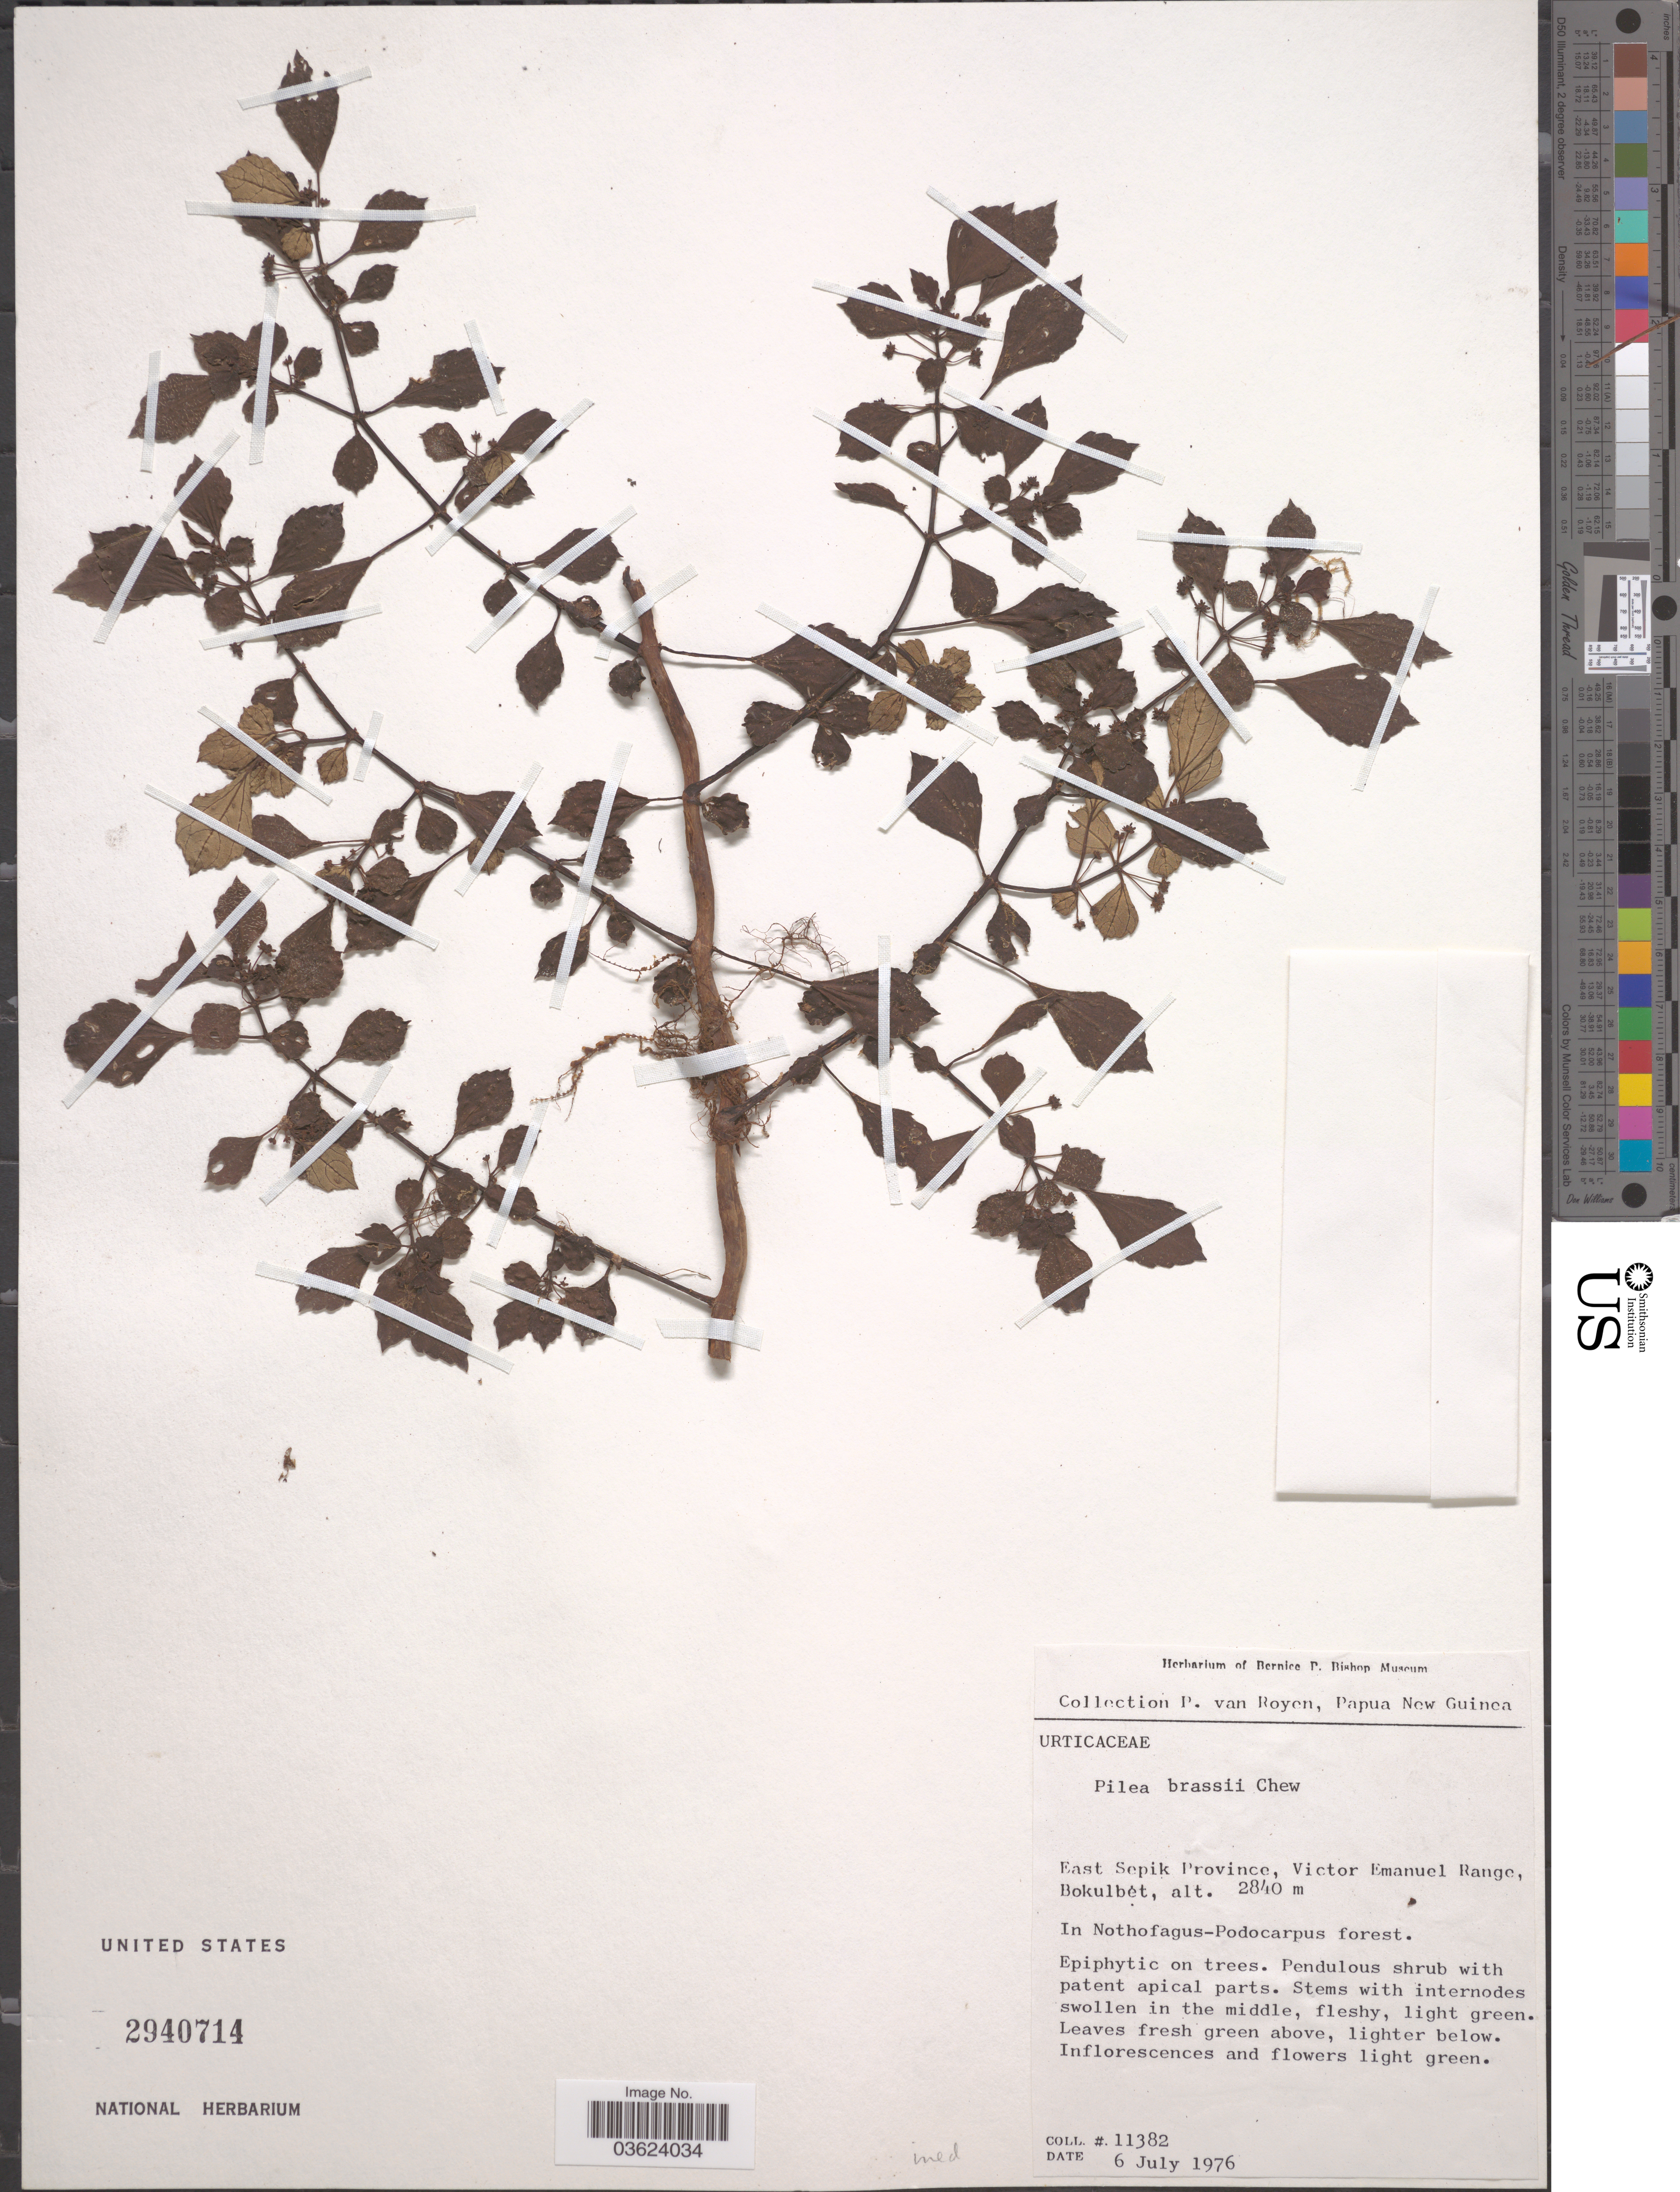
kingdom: Plantae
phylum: Tracheophyta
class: Magnoliopsida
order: Rosales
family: Urticaceae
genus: Pilea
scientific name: Pilea sp.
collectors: P. van Royen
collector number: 11382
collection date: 1976-07-06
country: Papua New Guinea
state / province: East Sepik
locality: Victor Emanuel Range, Bokulbét.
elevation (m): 2840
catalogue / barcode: US 2940714